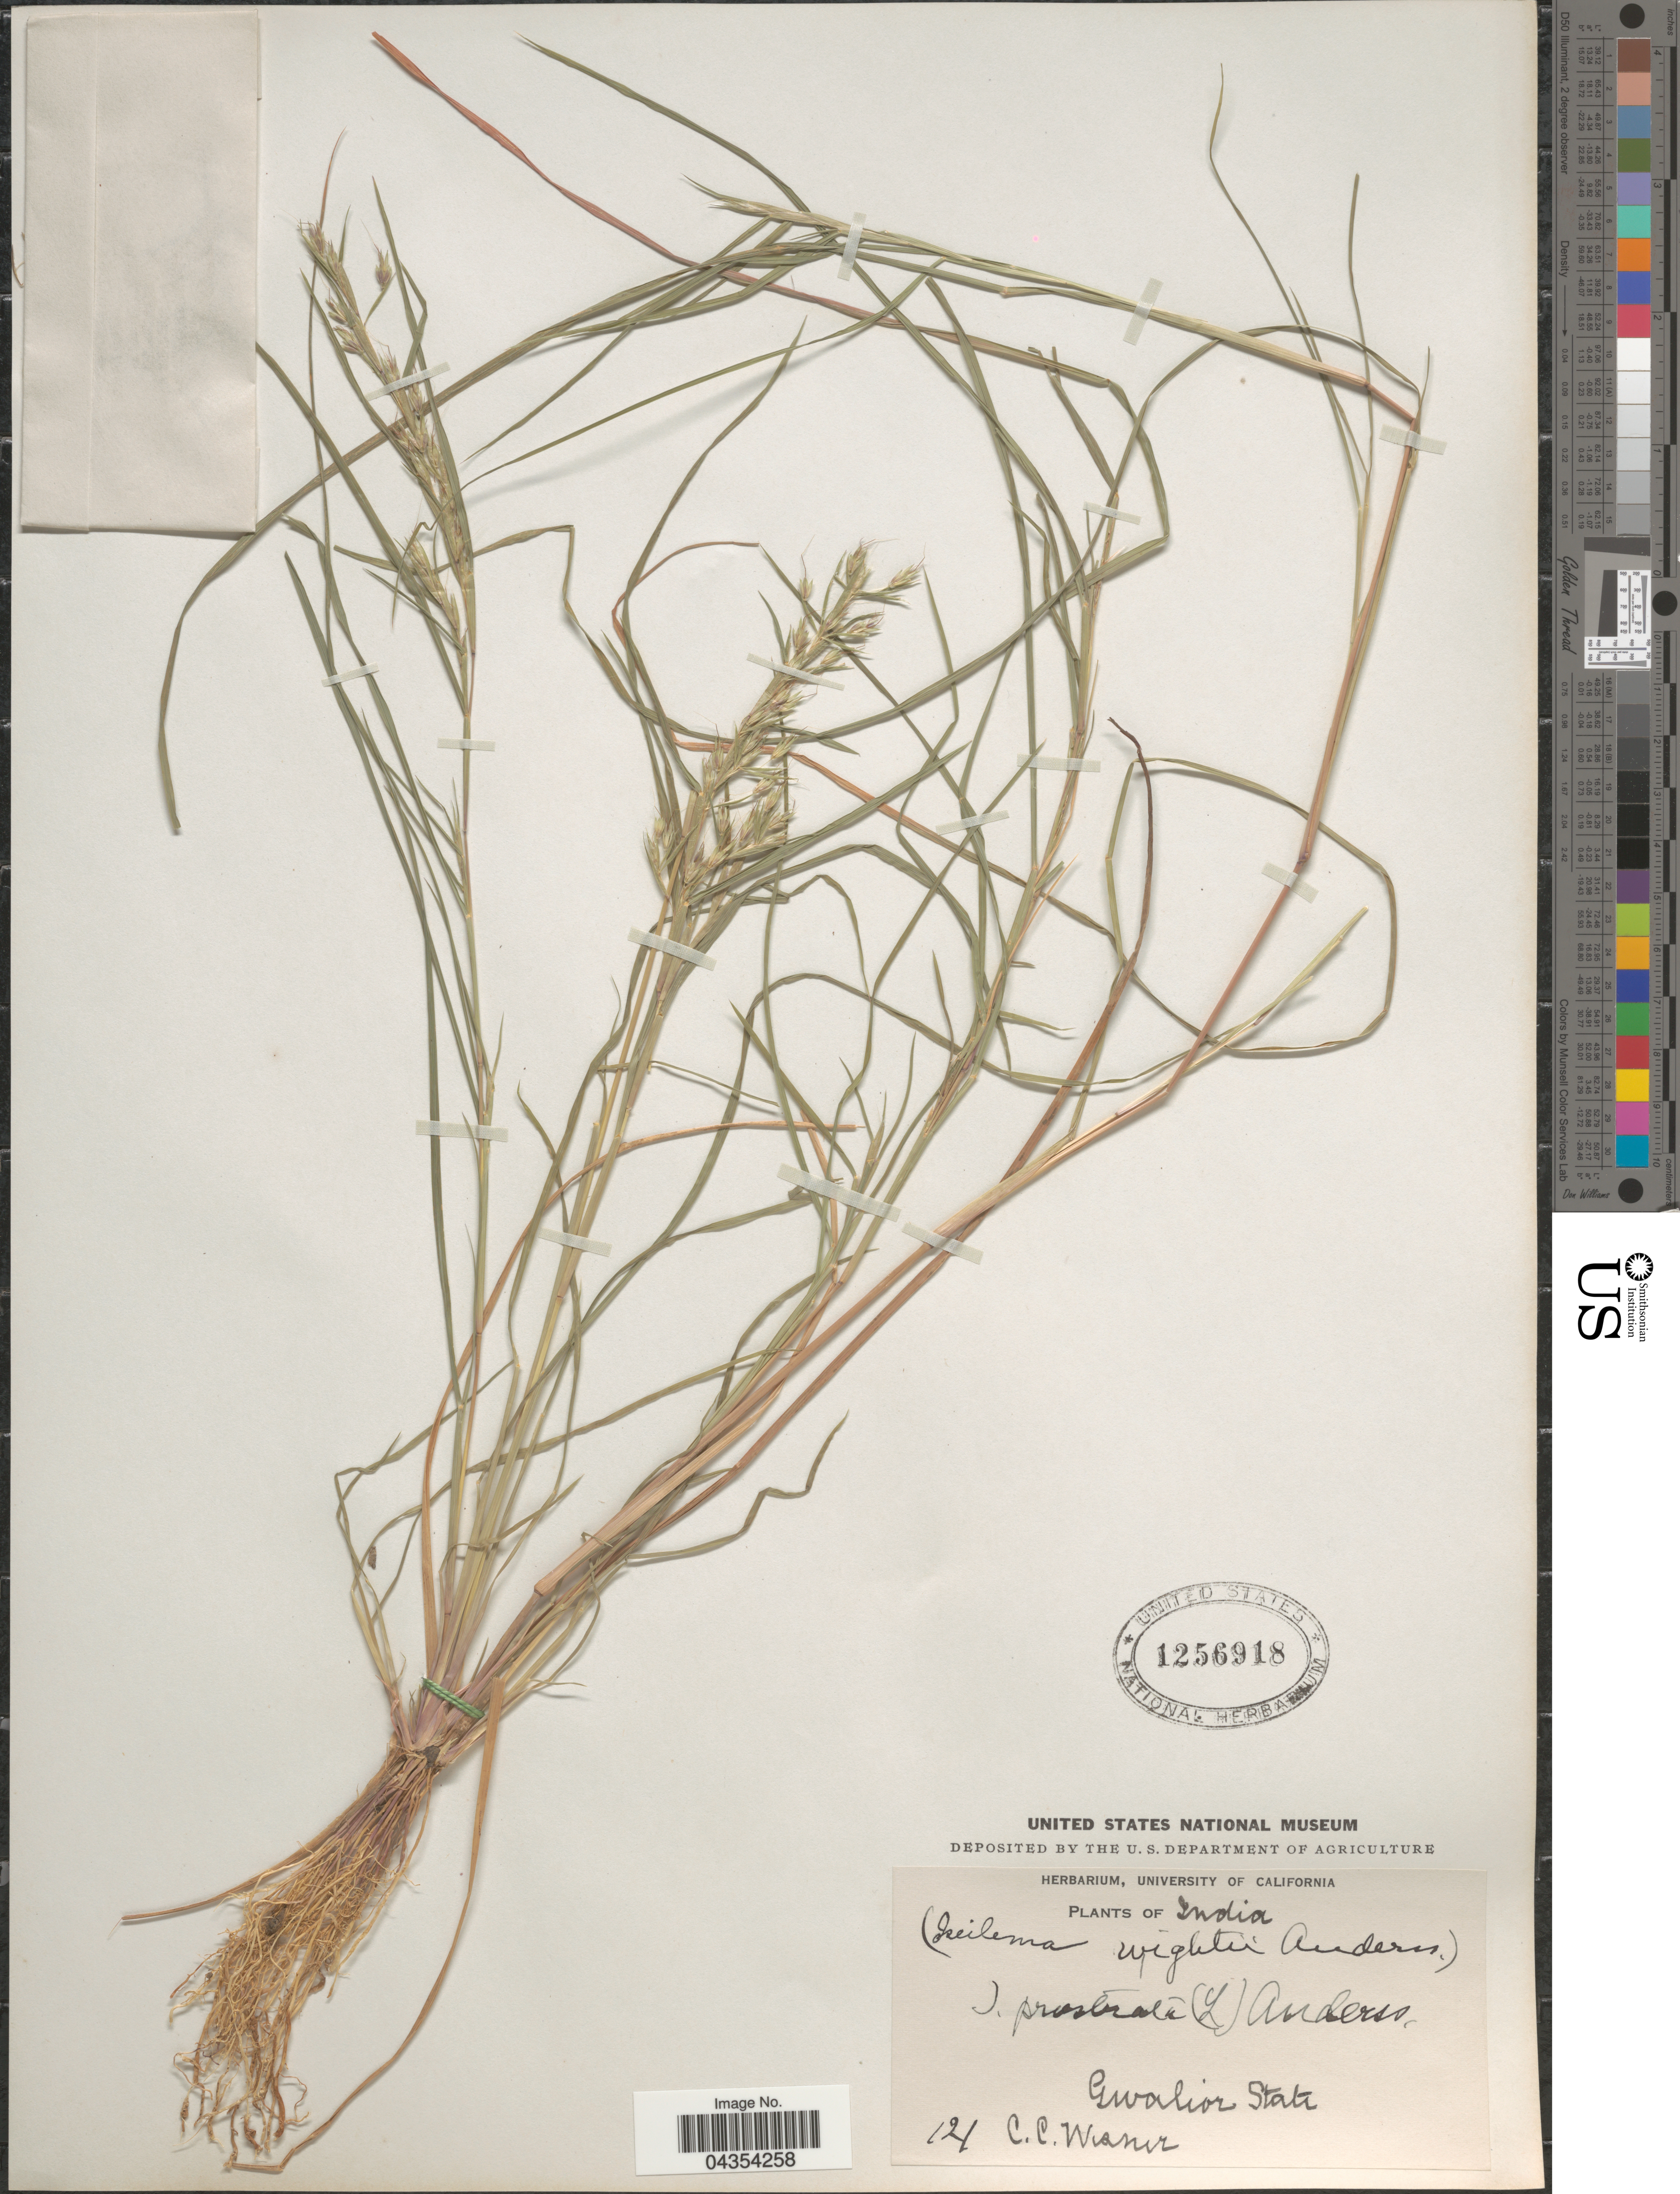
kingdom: Plantae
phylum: Tracheophyta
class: Liliopsida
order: Poales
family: Poaceae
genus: Iseilema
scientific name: Iseilema prostratum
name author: (L.) Andersson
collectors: C. Wisner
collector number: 121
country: India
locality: Gwalior State.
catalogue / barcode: US 1256918